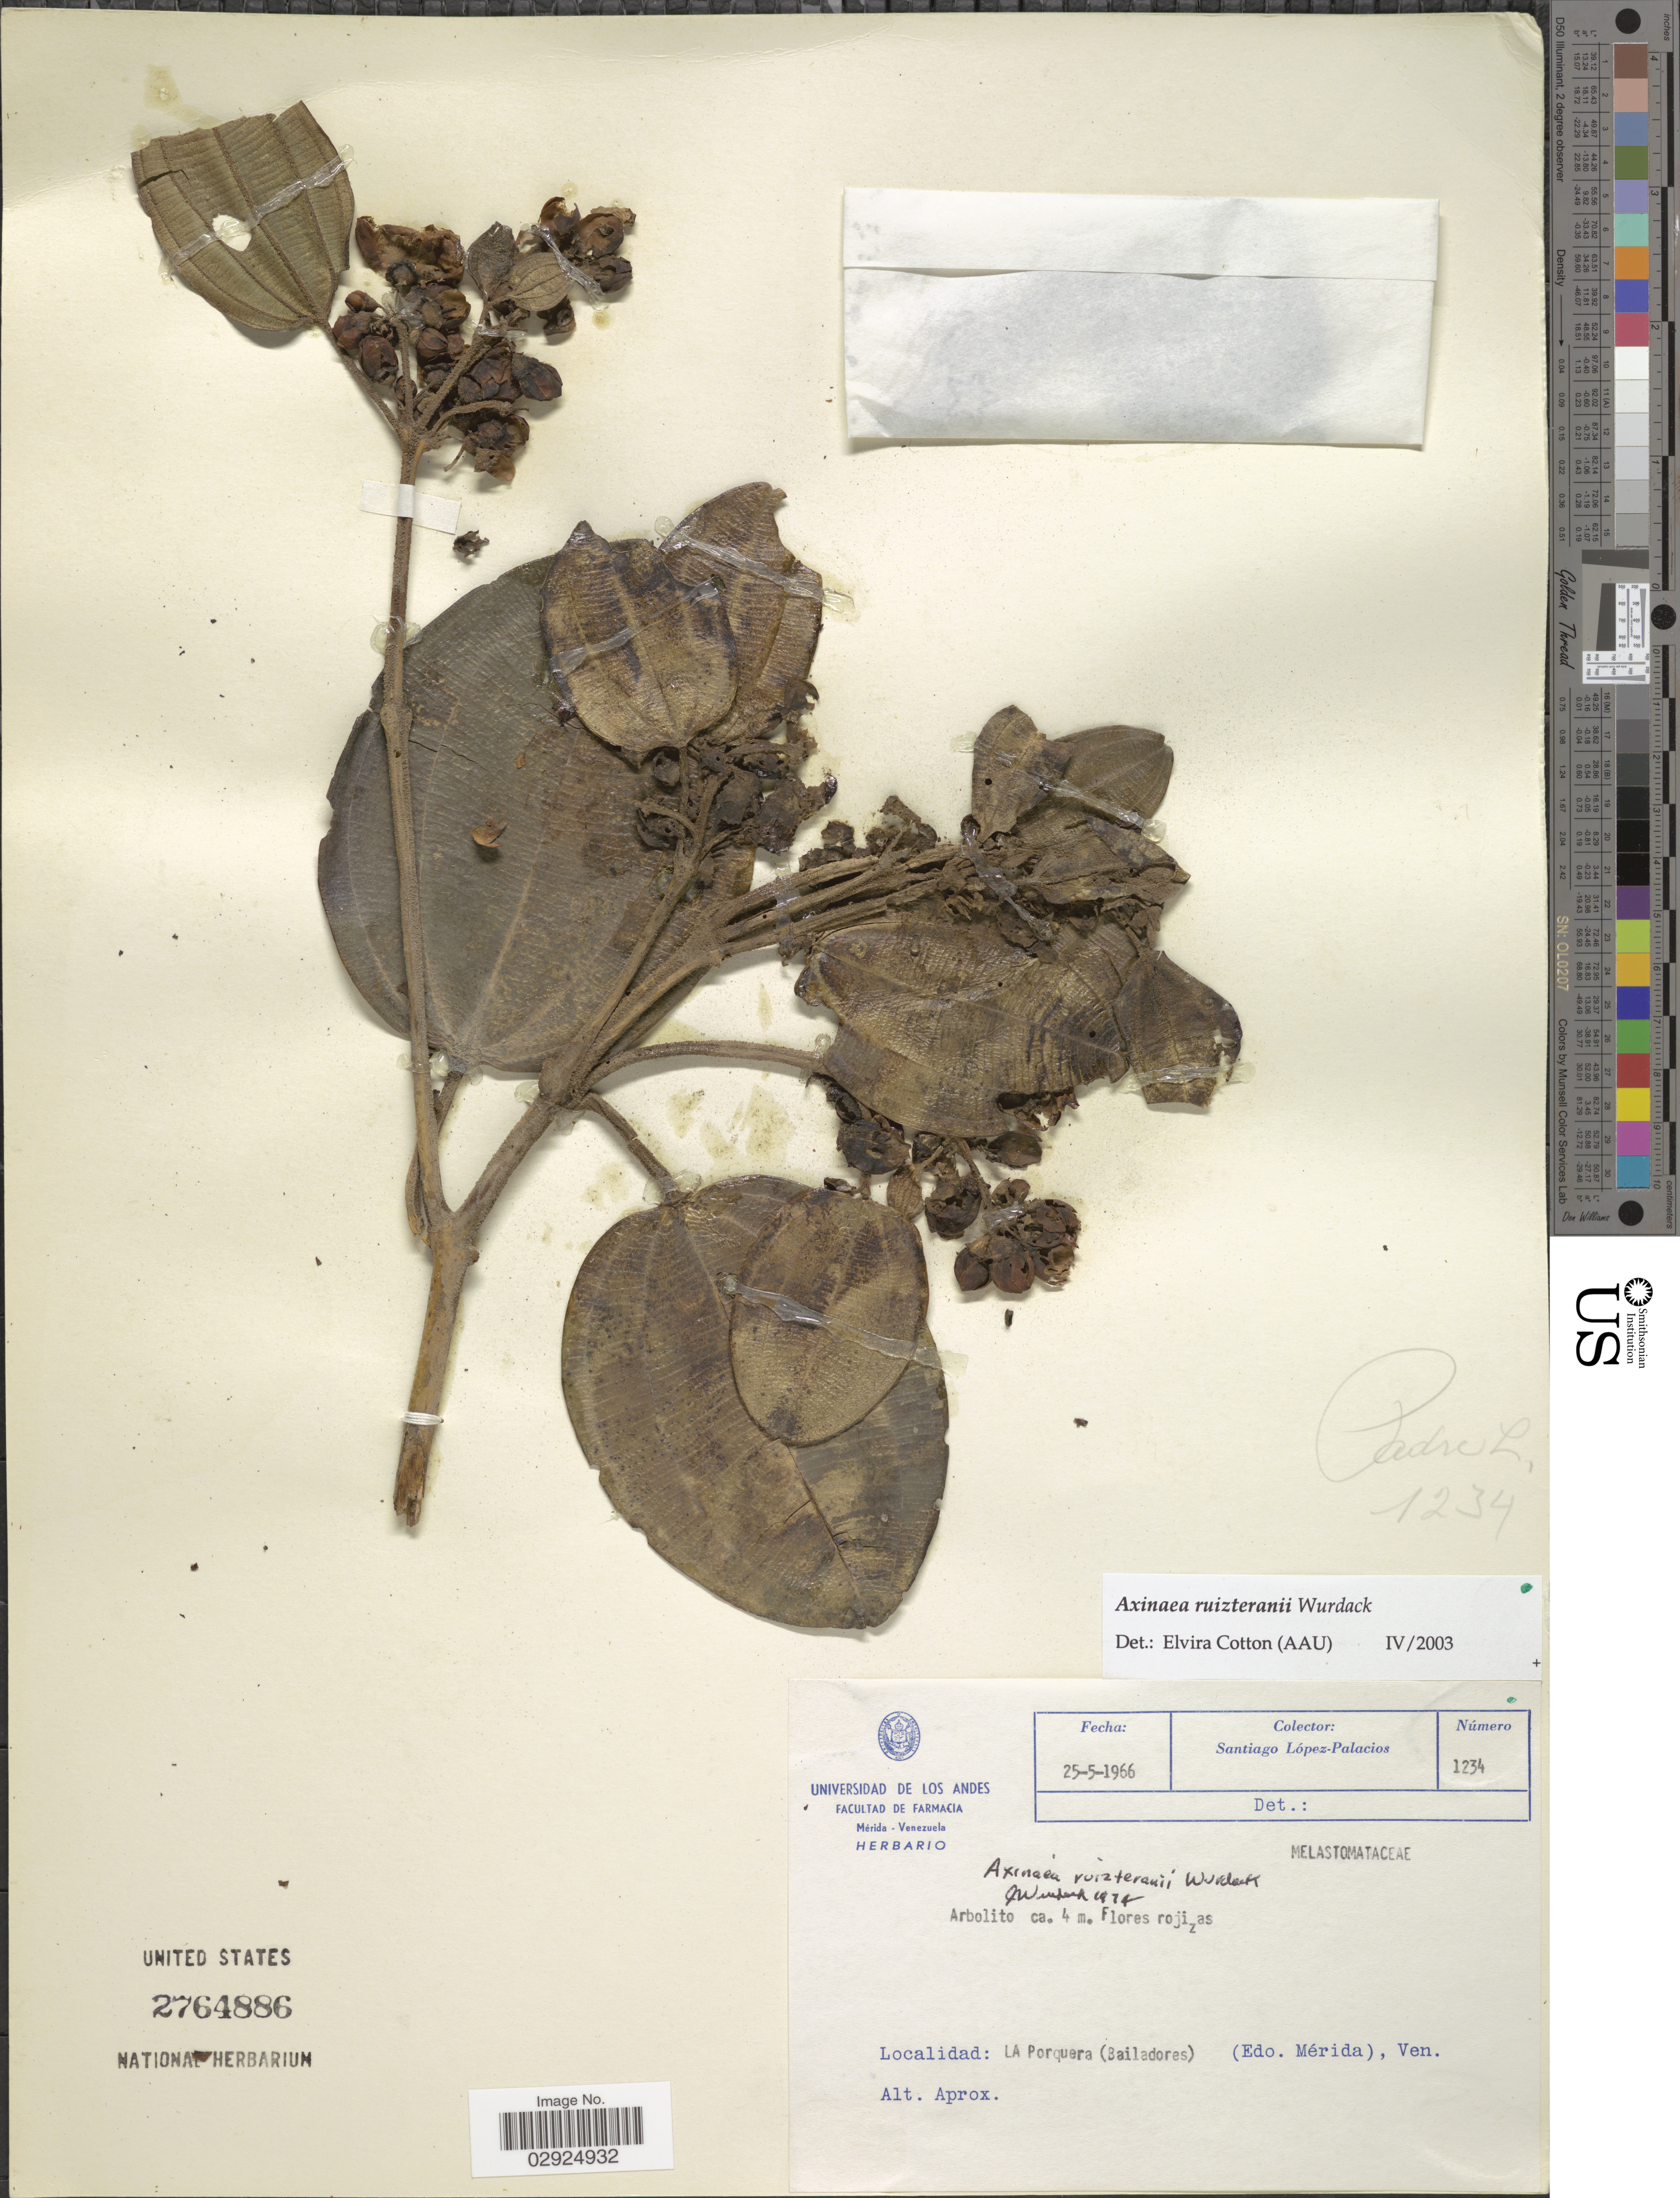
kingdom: Plantae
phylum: Tracheophyta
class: Magnoliopsida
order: Myrtales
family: Melastomataceae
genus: Axinaea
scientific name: Axinaea ruizteranii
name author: Wurdack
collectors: S. López-Palacios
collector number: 1234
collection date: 1966-05-25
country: Venezuela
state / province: Mérida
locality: La Porquera (Bailadores) (Edo. Mérida).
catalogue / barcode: US 2764886